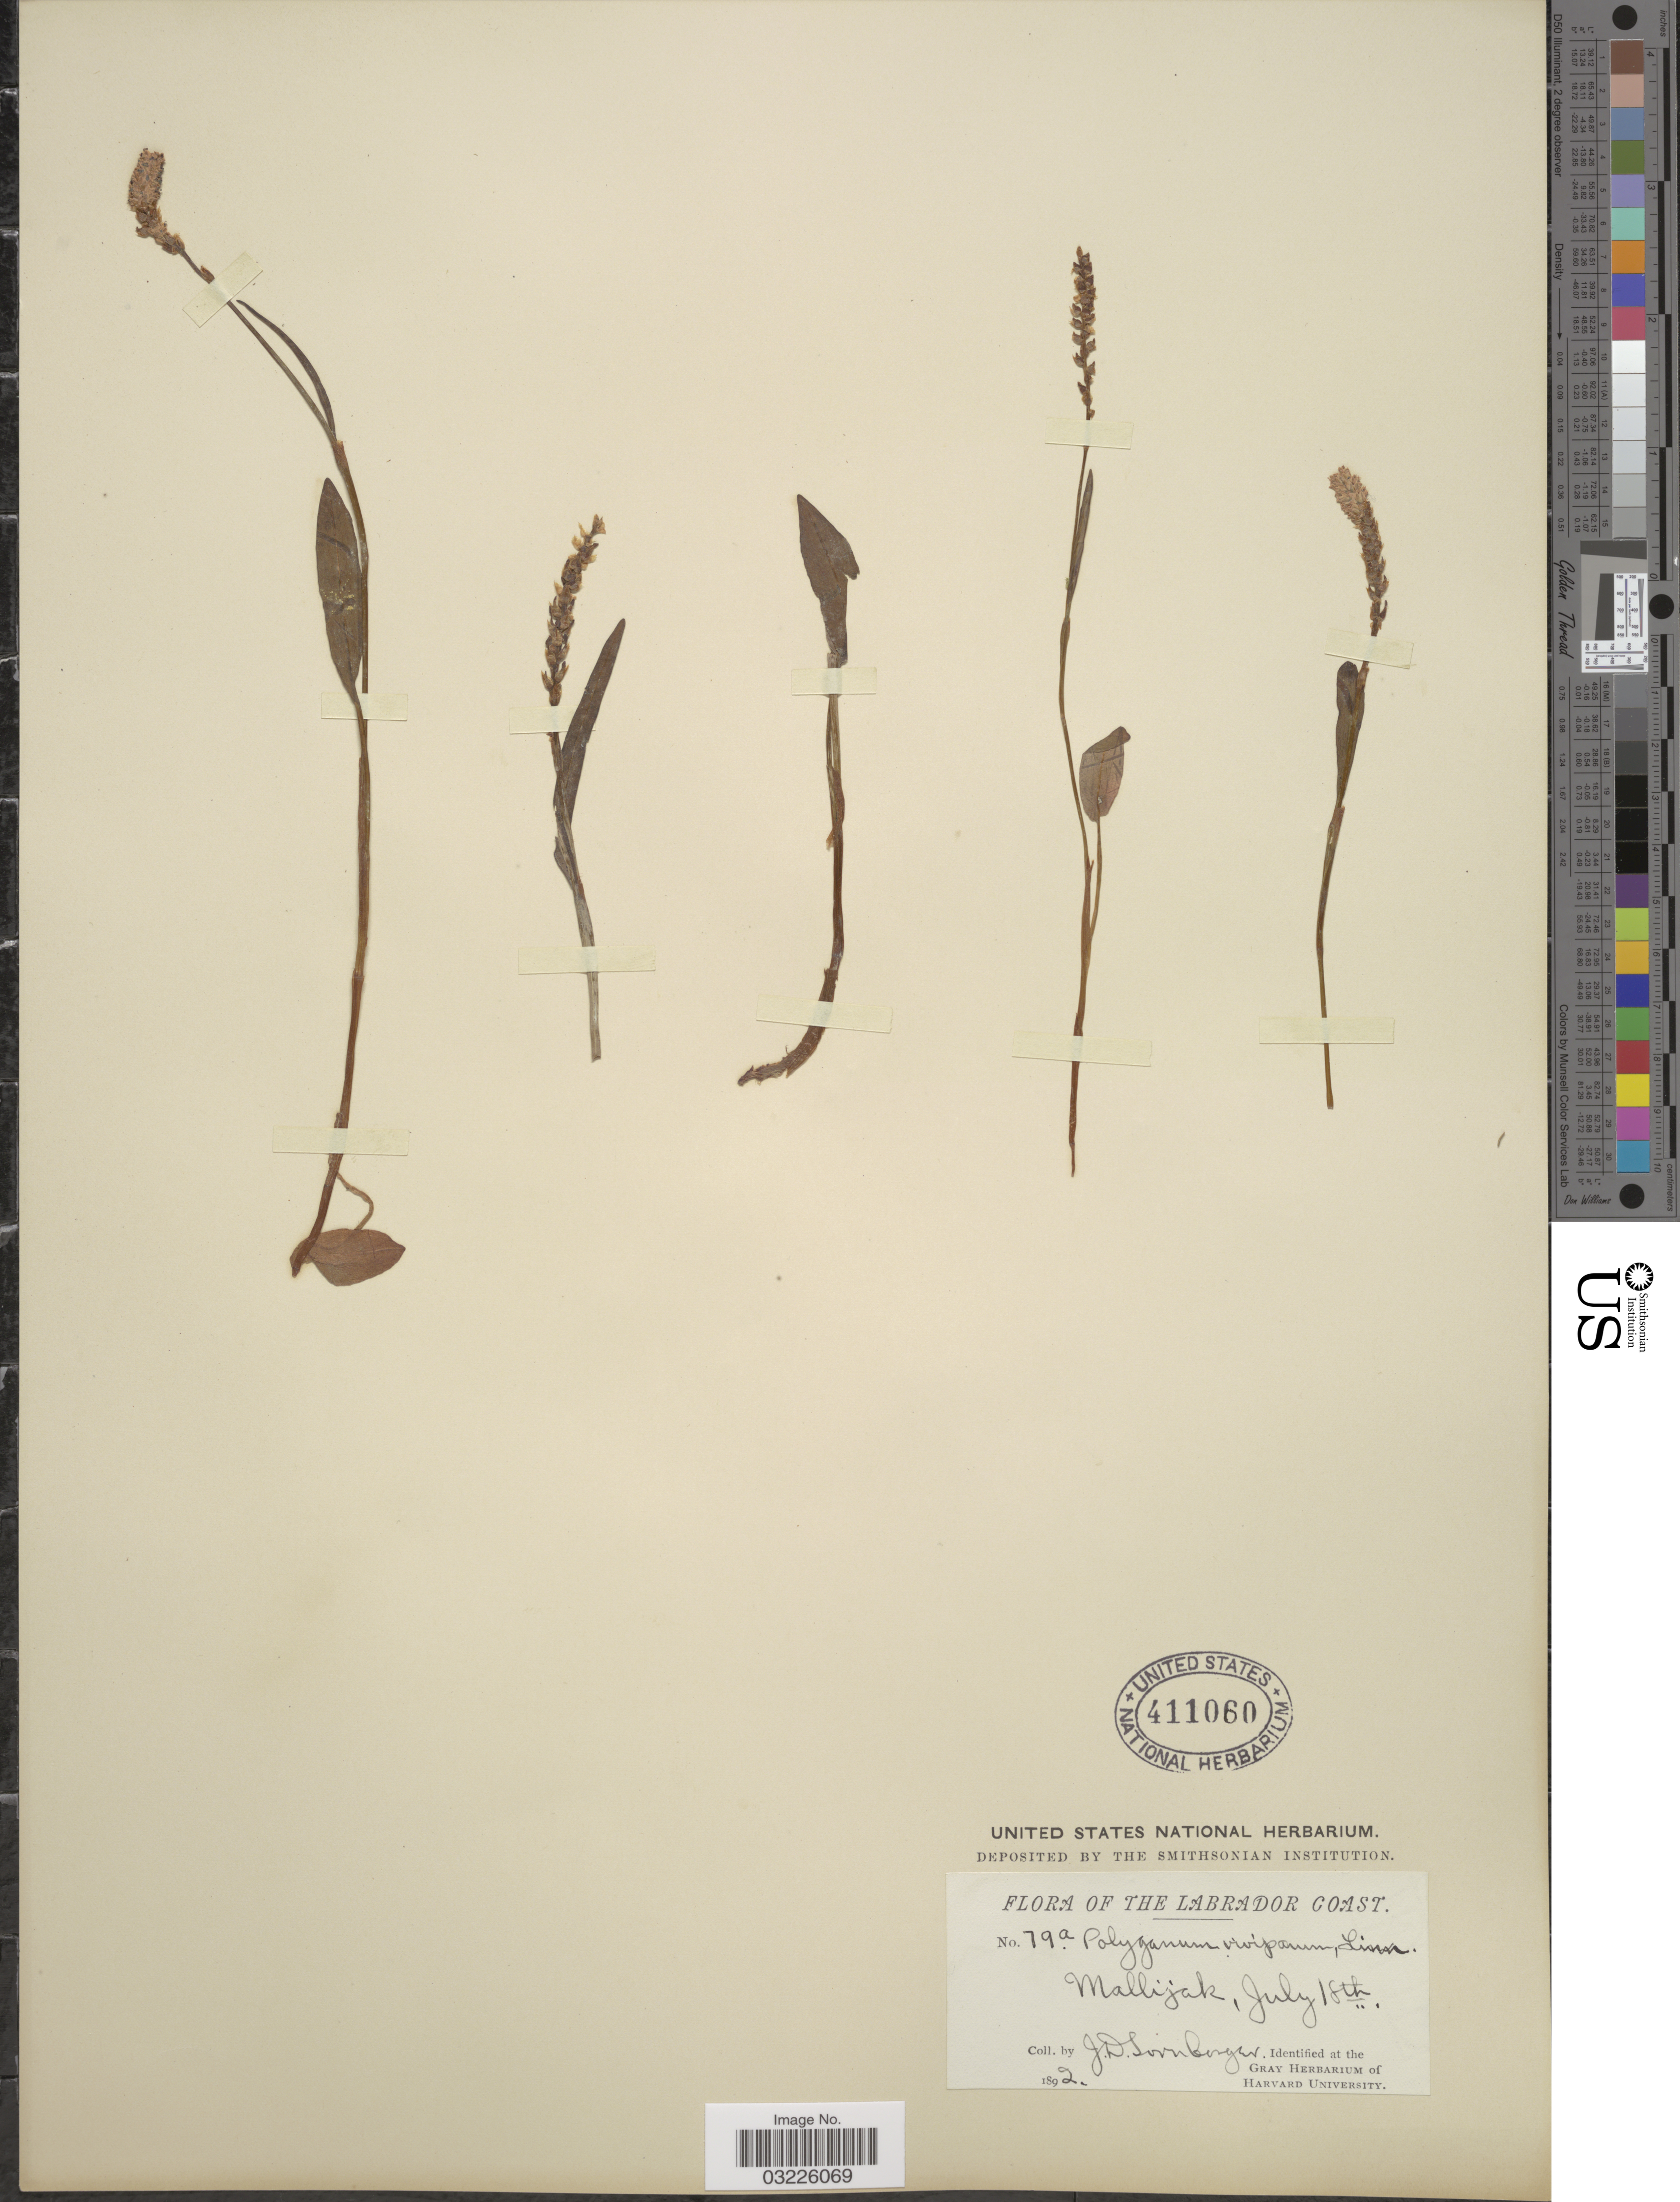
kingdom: Plantae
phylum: Tracheophyta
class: Magnoliopsida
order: Caryophyllales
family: Polygonaceae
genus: Bistorta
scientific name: Bistorta vivipara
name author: (L.) Delarbre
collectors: J. Sornborger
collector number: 79a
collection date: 1892-07-18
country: Canada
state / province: Newfoundland and Labrador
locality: Labrador Coast. Mallijak.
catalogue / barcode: US 411060